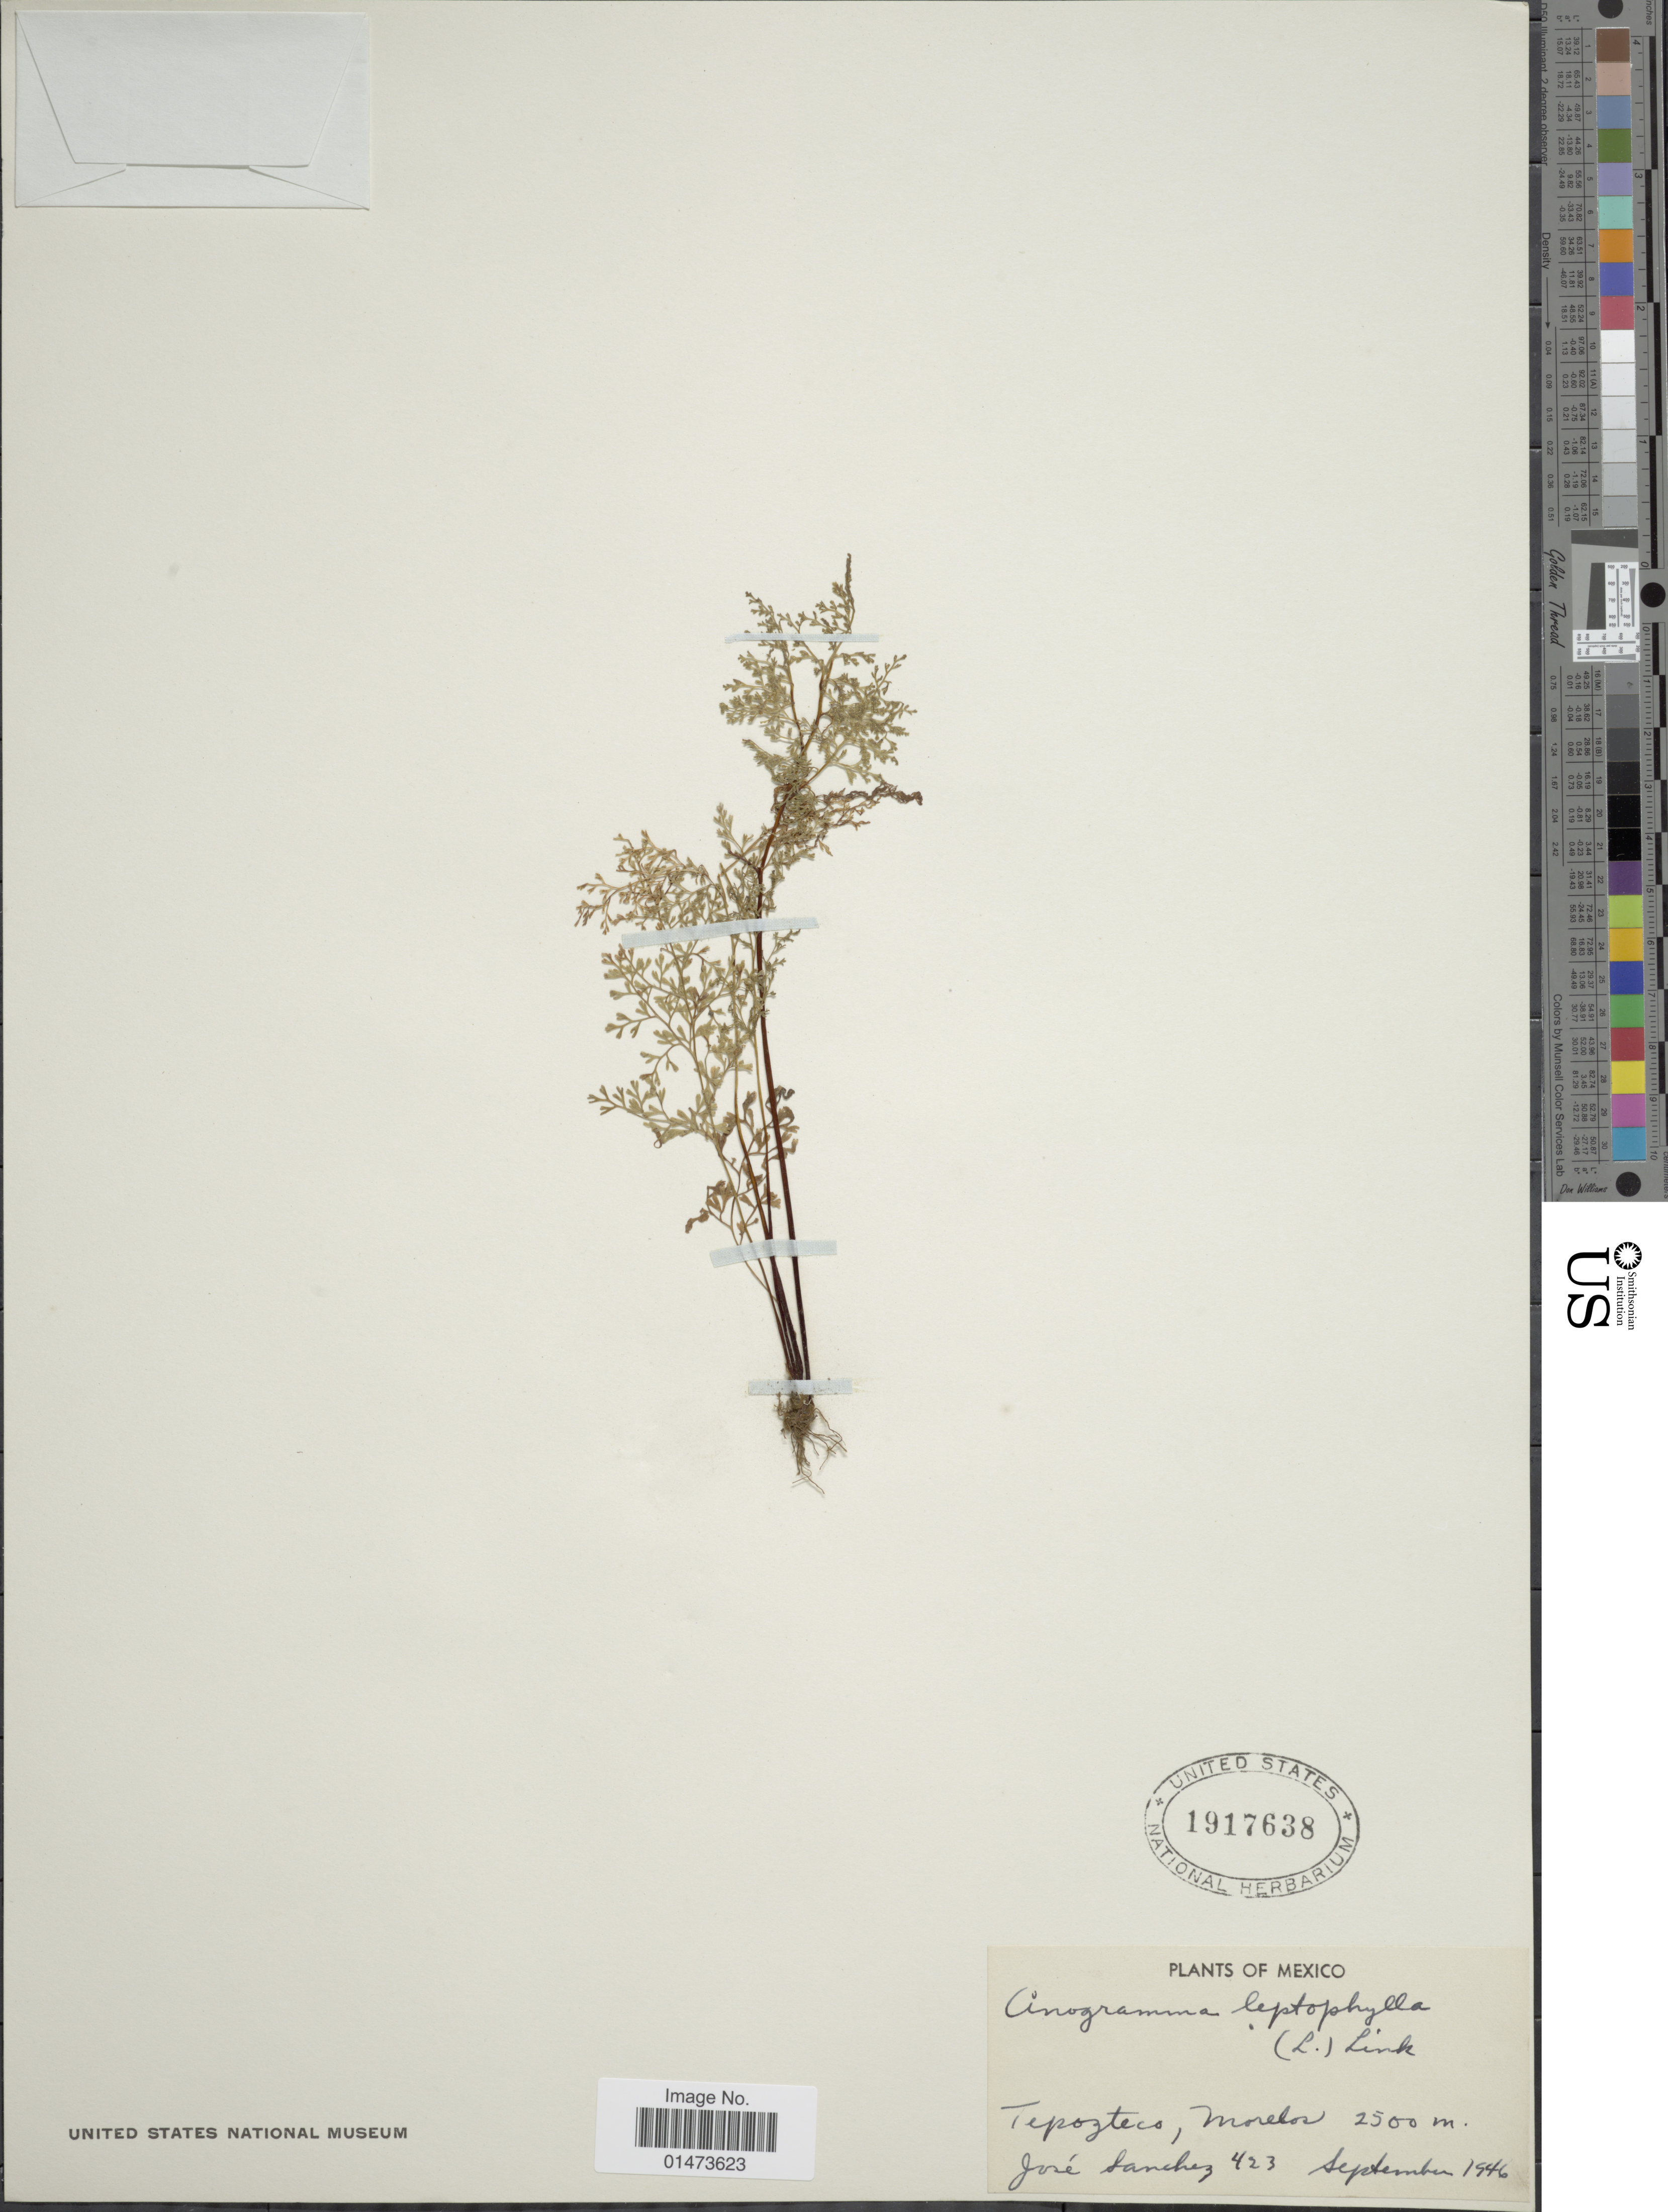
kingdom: Plantae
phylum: Tracheophyta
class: Polypodiopsida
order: Polypodiales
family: Pteridaceae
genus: Anogramma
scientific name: Anogramma guatemalensis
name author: (Domin) C. Chr.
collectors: J. Sánchez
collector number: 423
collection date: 1946-09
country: Mexico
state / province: Morelos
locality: Tepozteco, morelos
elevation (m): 2500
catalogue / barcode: US 1917638